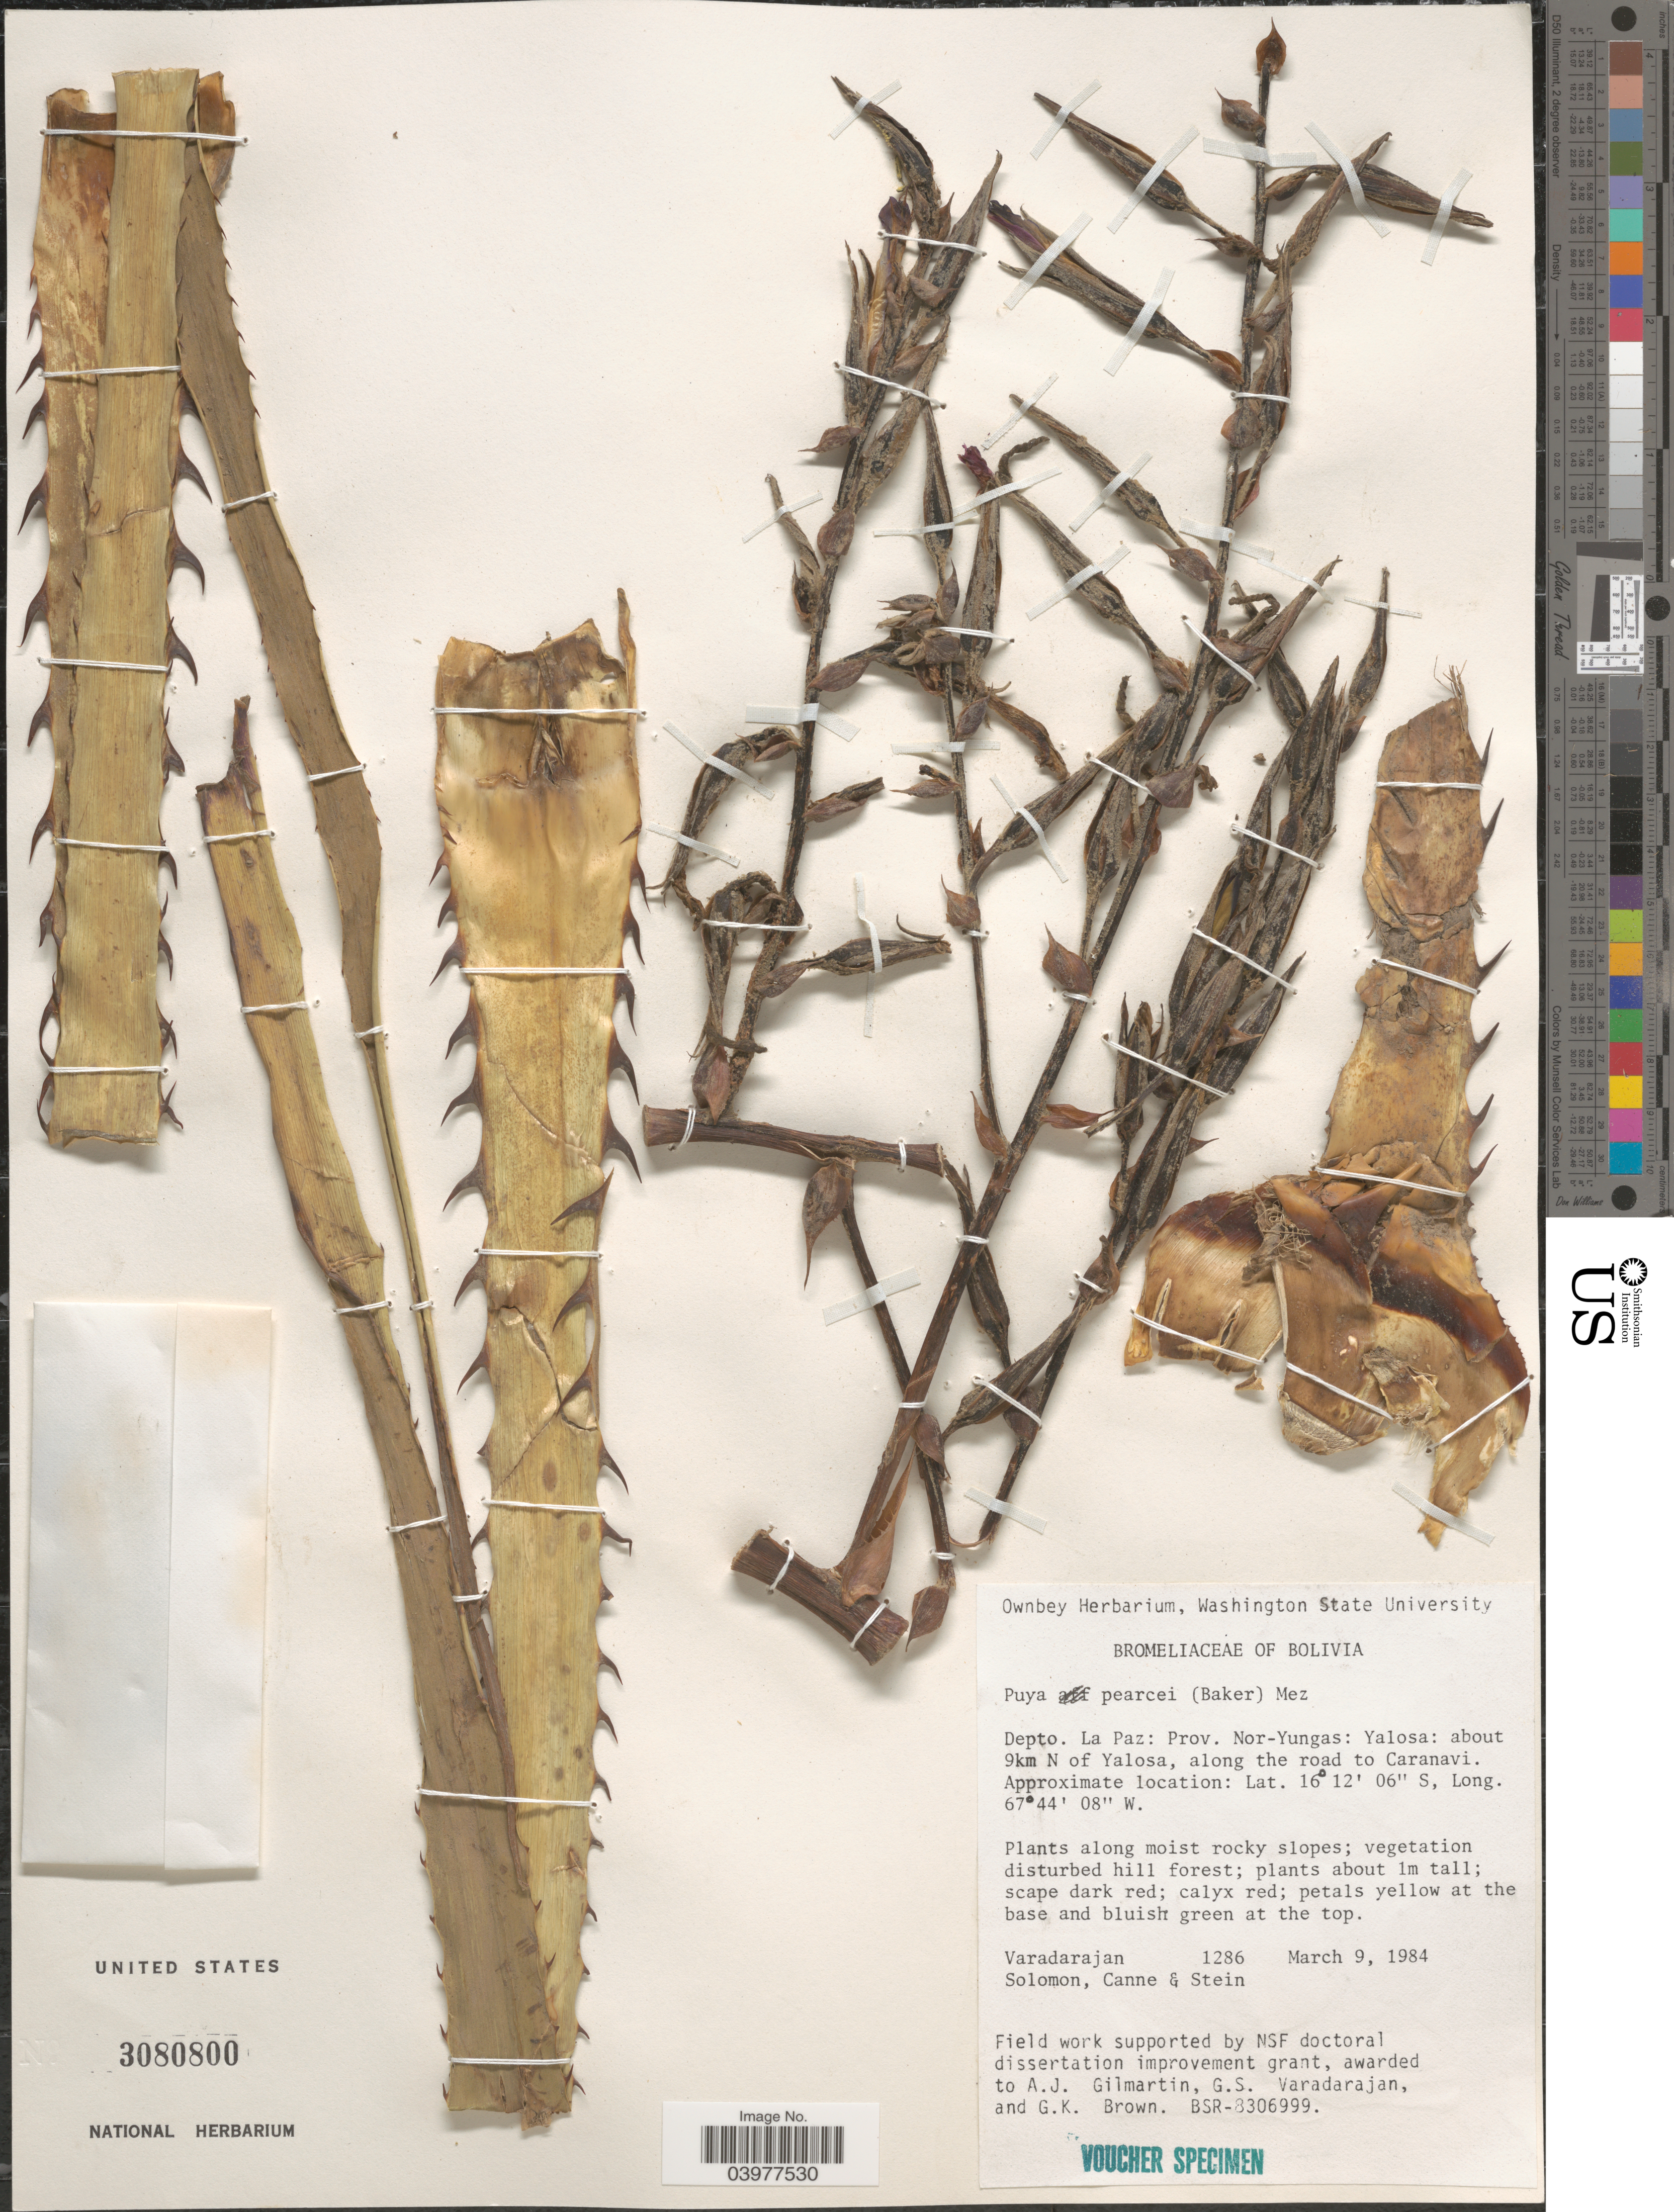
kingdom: Plantae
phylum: Tracheophyta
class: Liliopsida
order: Poales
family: Bromeliaceae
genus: Puya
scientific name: Puya pearcei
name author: (Baker) Mez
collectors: G. S. Varadarajan, Solomon, Canne & Stein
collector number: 1286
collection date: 1984-03-09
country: Bolivia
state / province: La Paz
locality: Depto. La Paz: Prov. Nor-Yungas: Yalosa: about 9km N of Yalosa, along the road to Caranavi.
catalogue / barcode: US 3080800